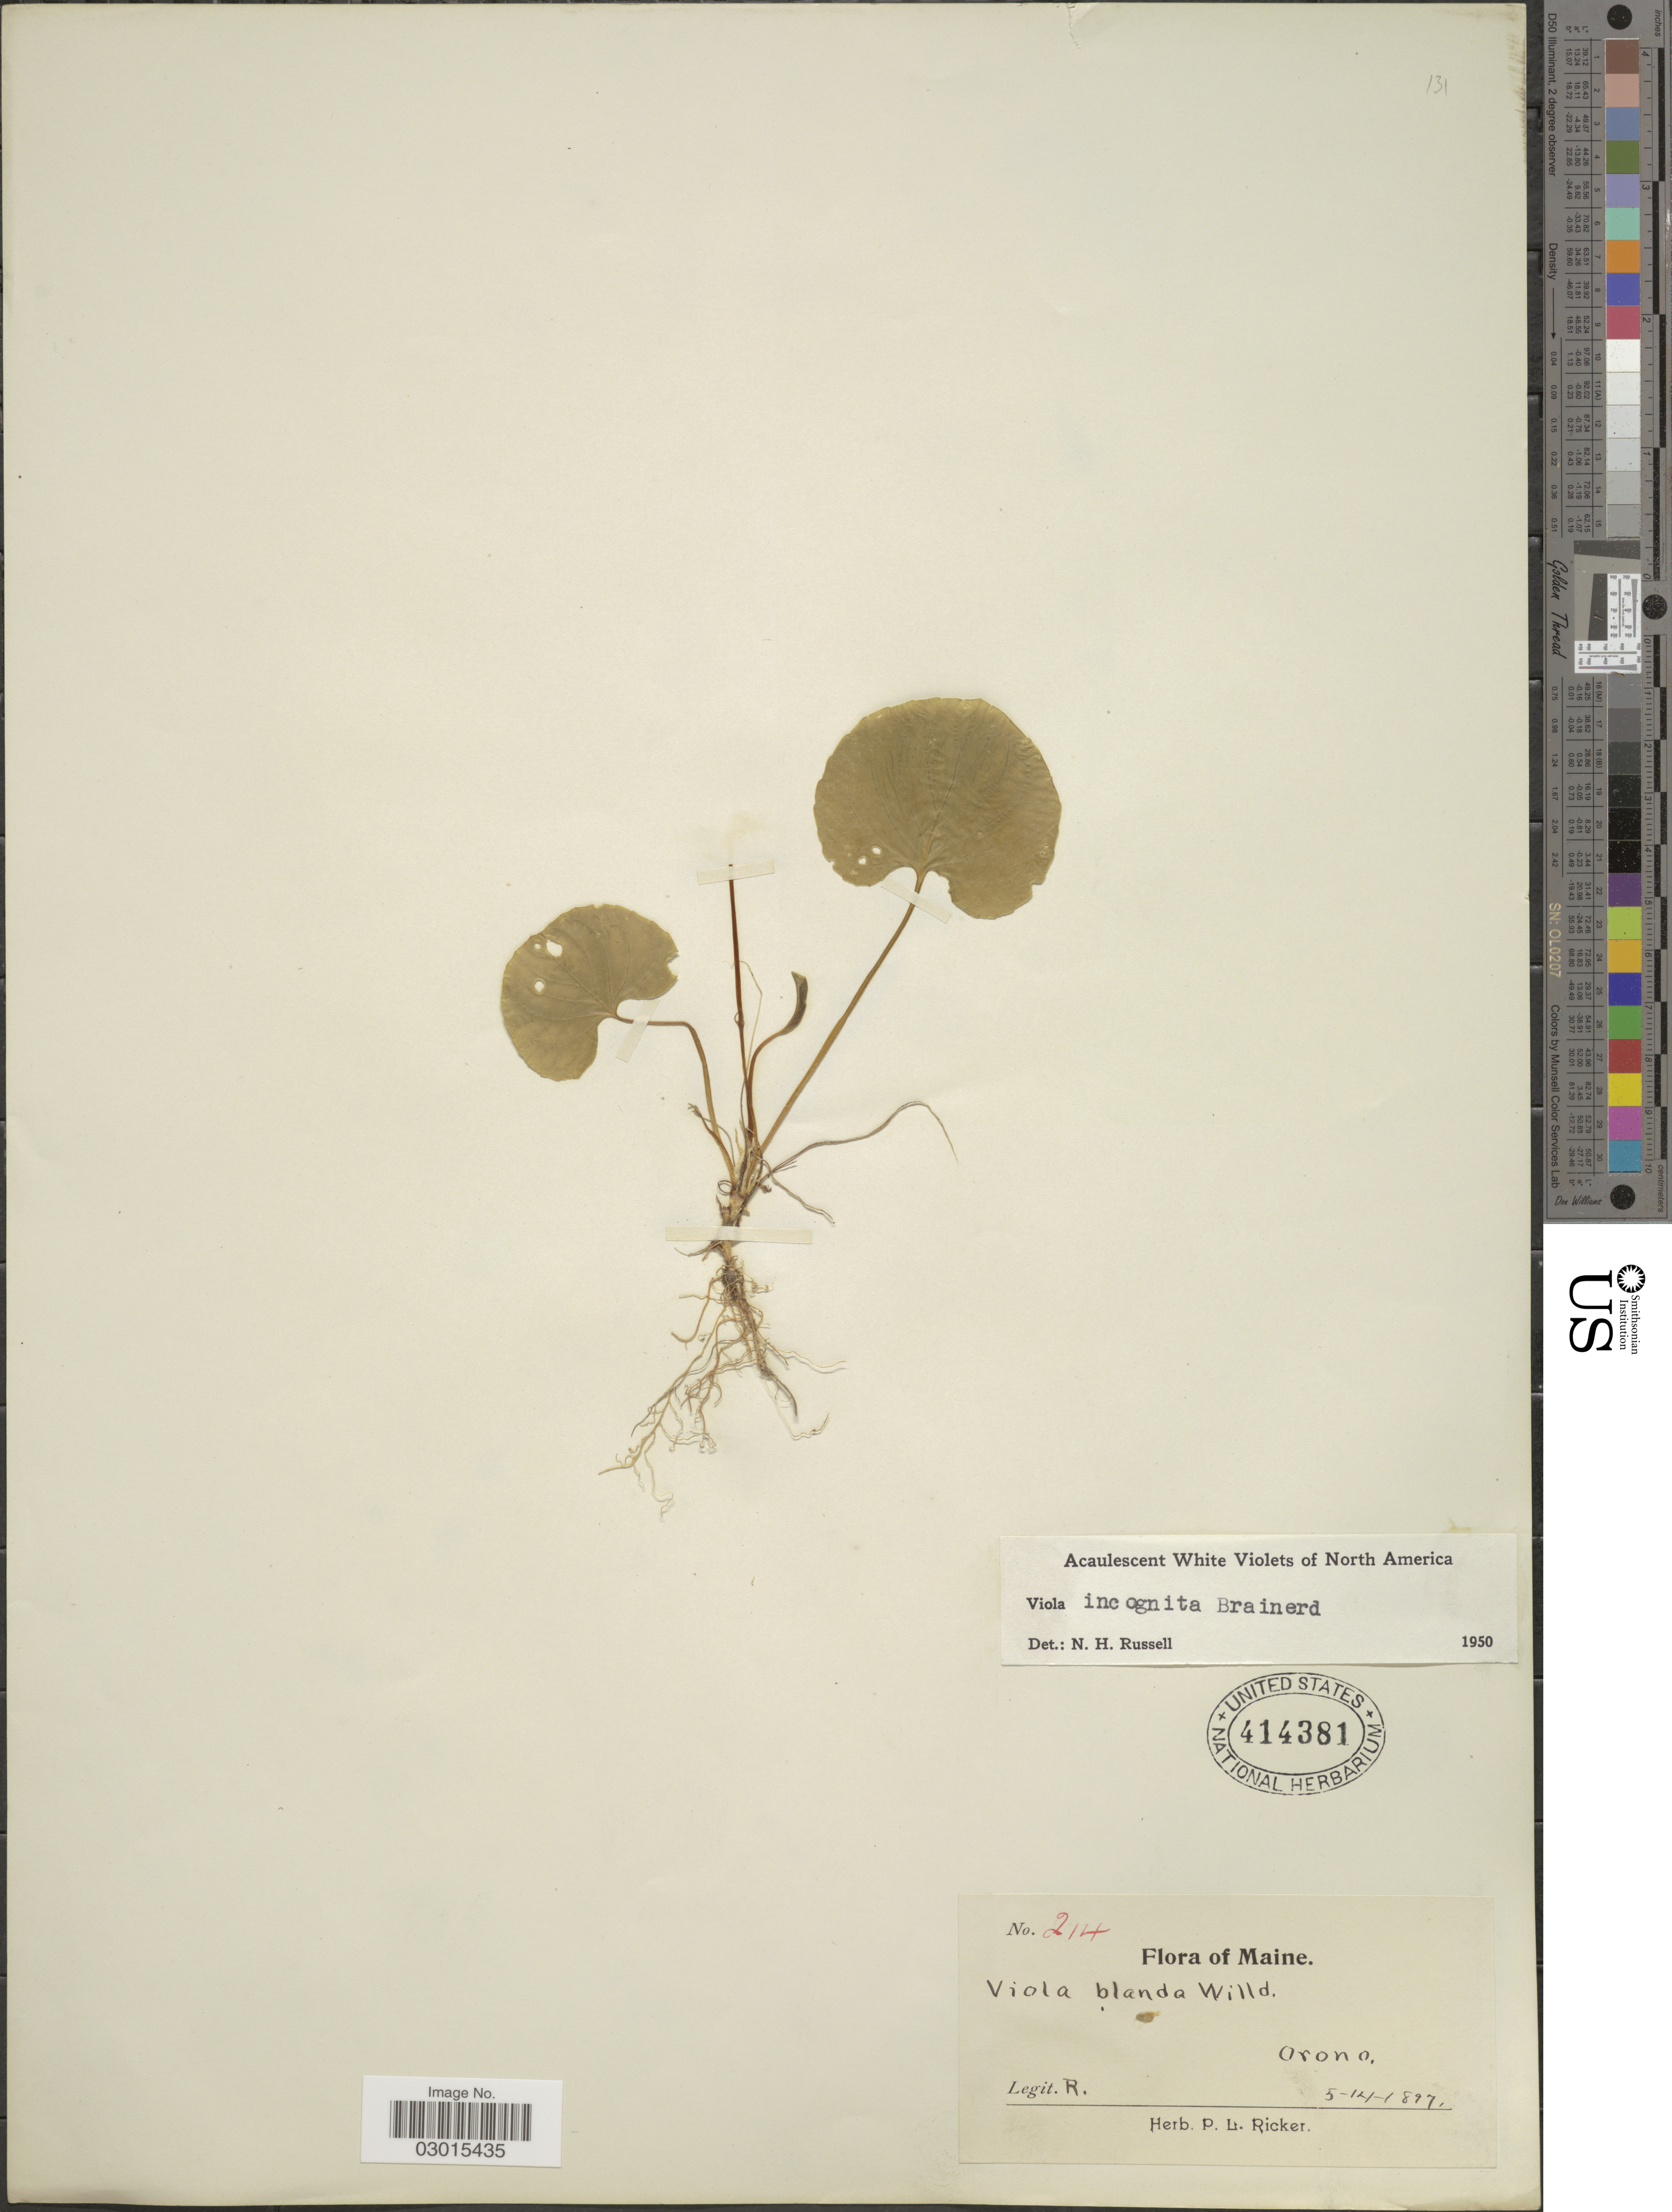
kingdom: Plantae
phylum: Tracheophyta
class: Magnoliopsida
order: Malpighiales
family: Violaceae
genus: Viola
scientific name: Viola incognita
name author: Brainerd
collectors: P. Ricker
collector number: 214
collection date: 1897-05-14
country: United States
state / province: Maine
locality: Orono.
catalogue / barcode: US 414381